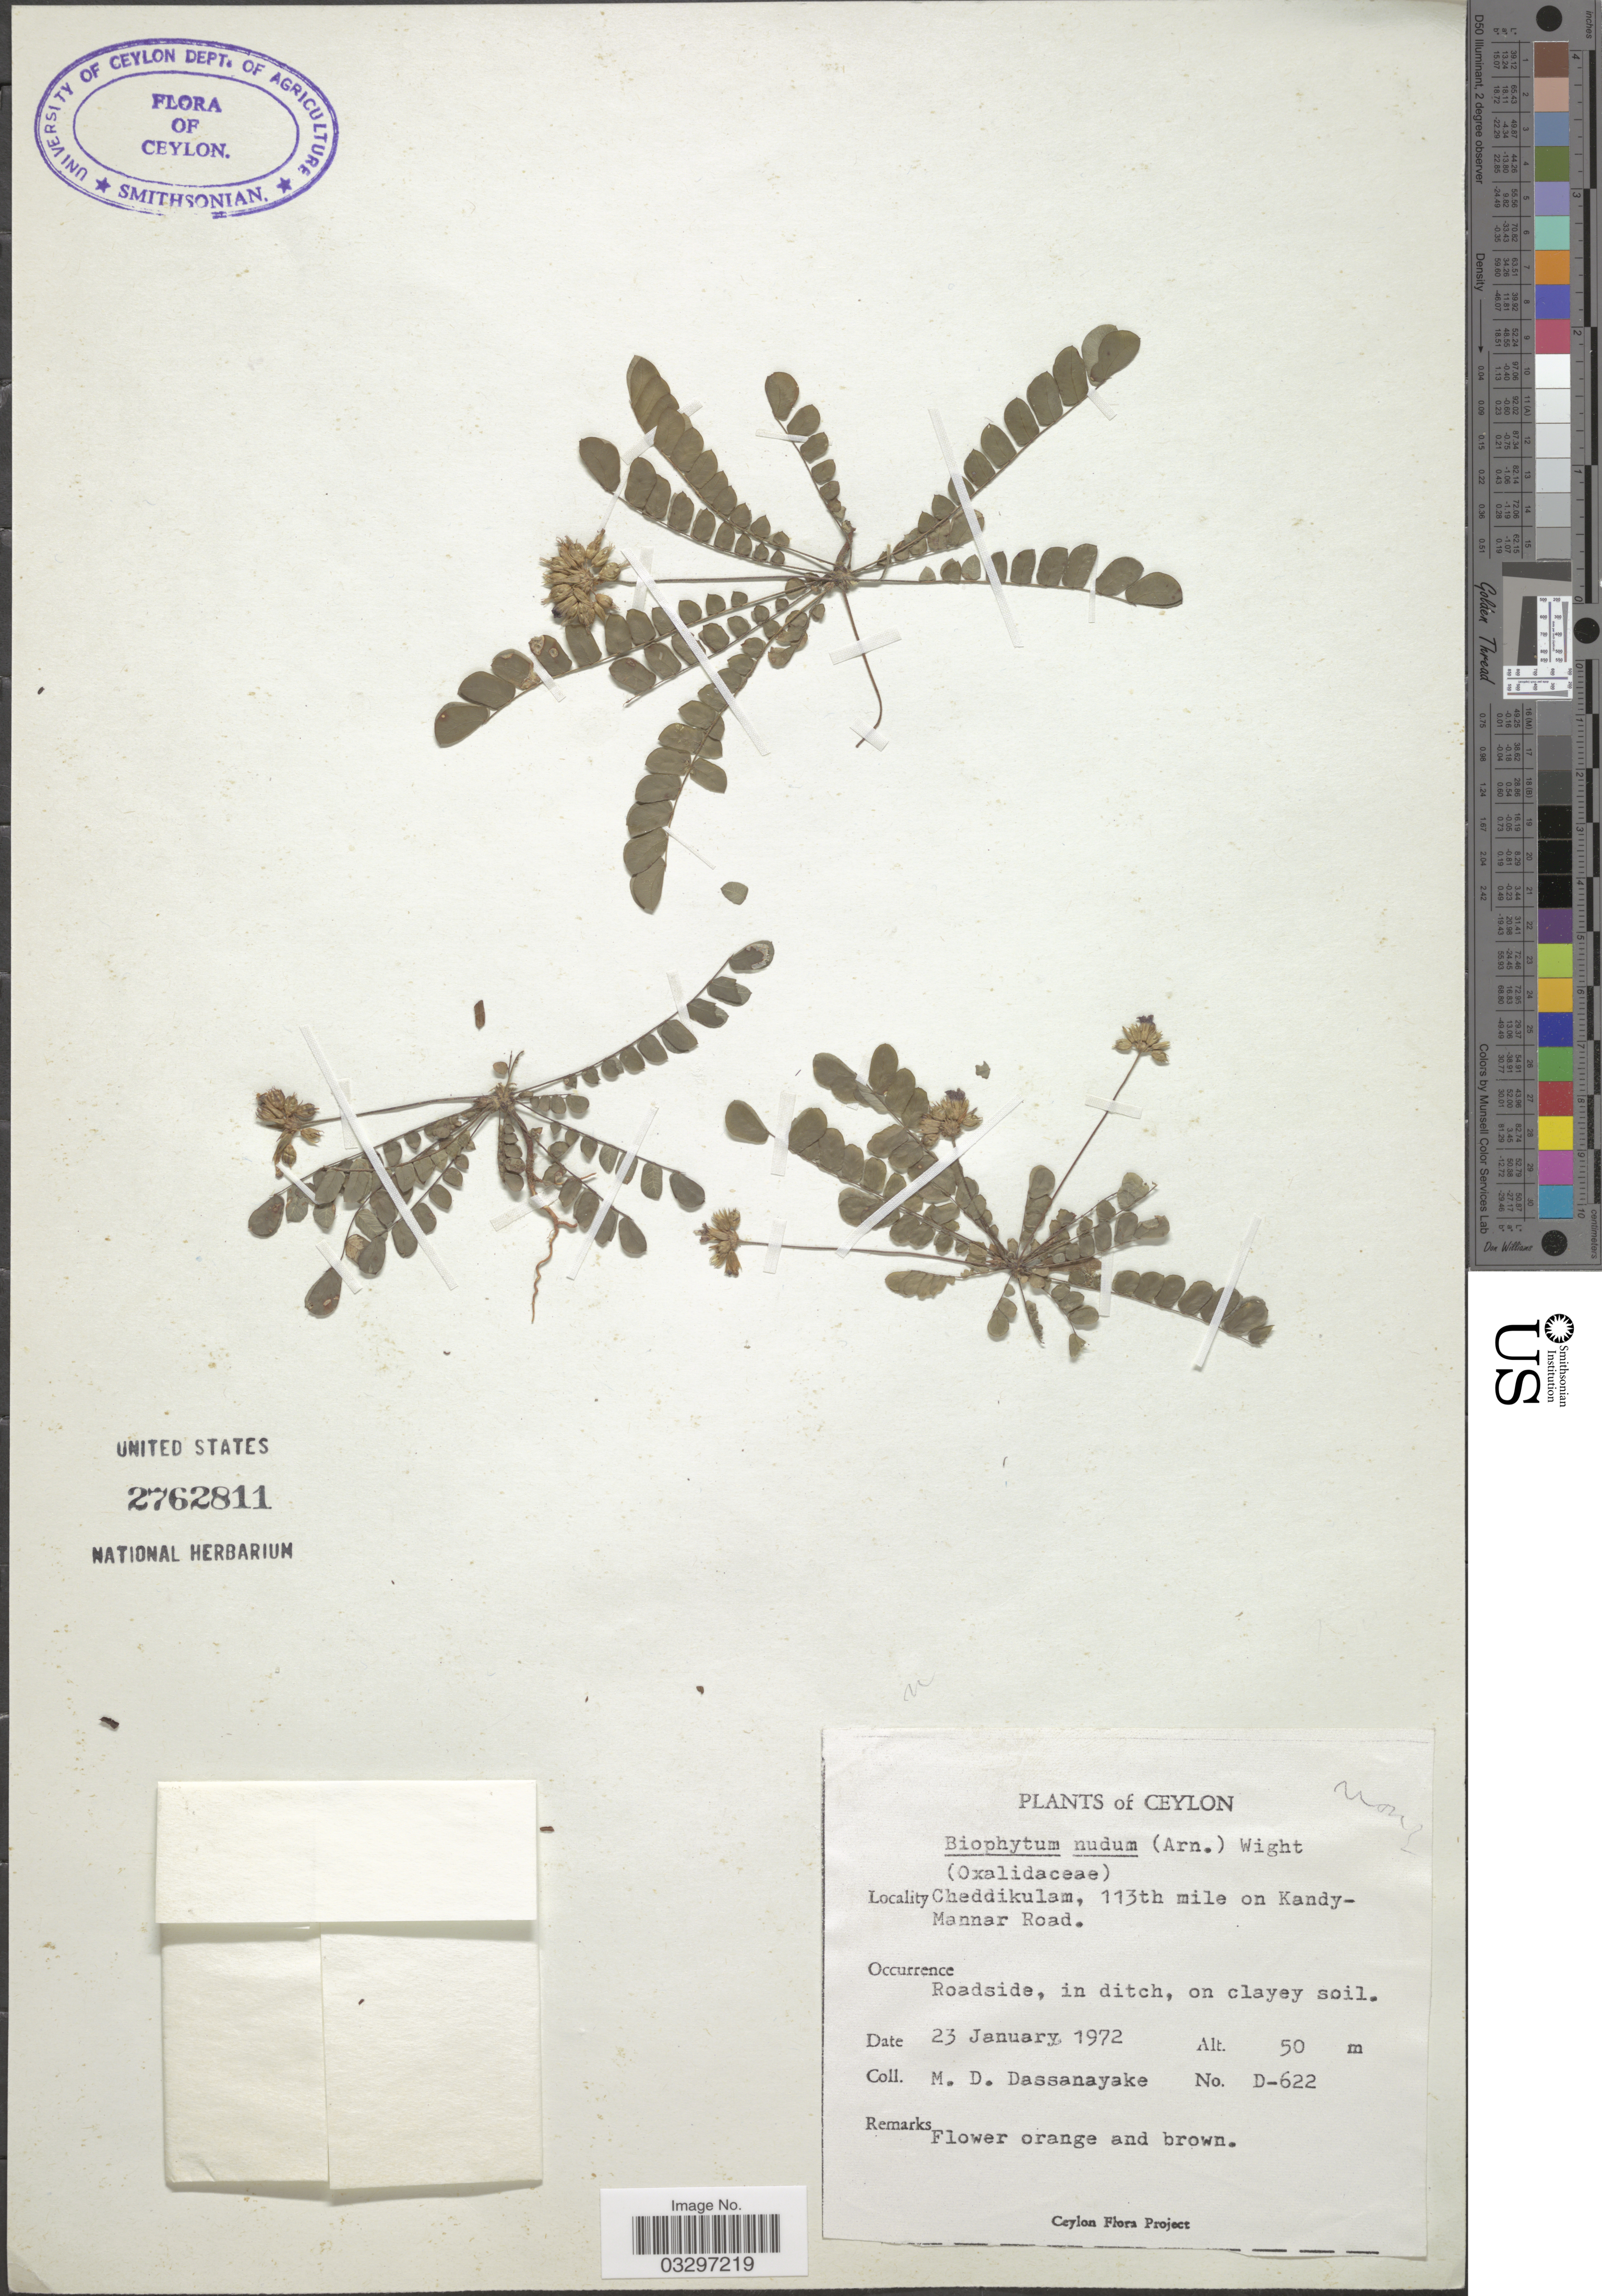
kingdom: Plantae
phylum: Tracheophyta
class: Magnoliopsida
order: Oxalidales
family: Oxalidaceae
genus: Biophytum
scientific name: Biophytum nudum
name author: (Arn.) Wight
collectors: M. D. Dassanayake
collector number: D-622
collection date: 1972-01-23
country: Sri Lanka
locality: Ceylon. Cheddikulam, 113th mile on Kandy-Mannar Road.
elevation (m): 50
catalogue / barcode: US 2762811